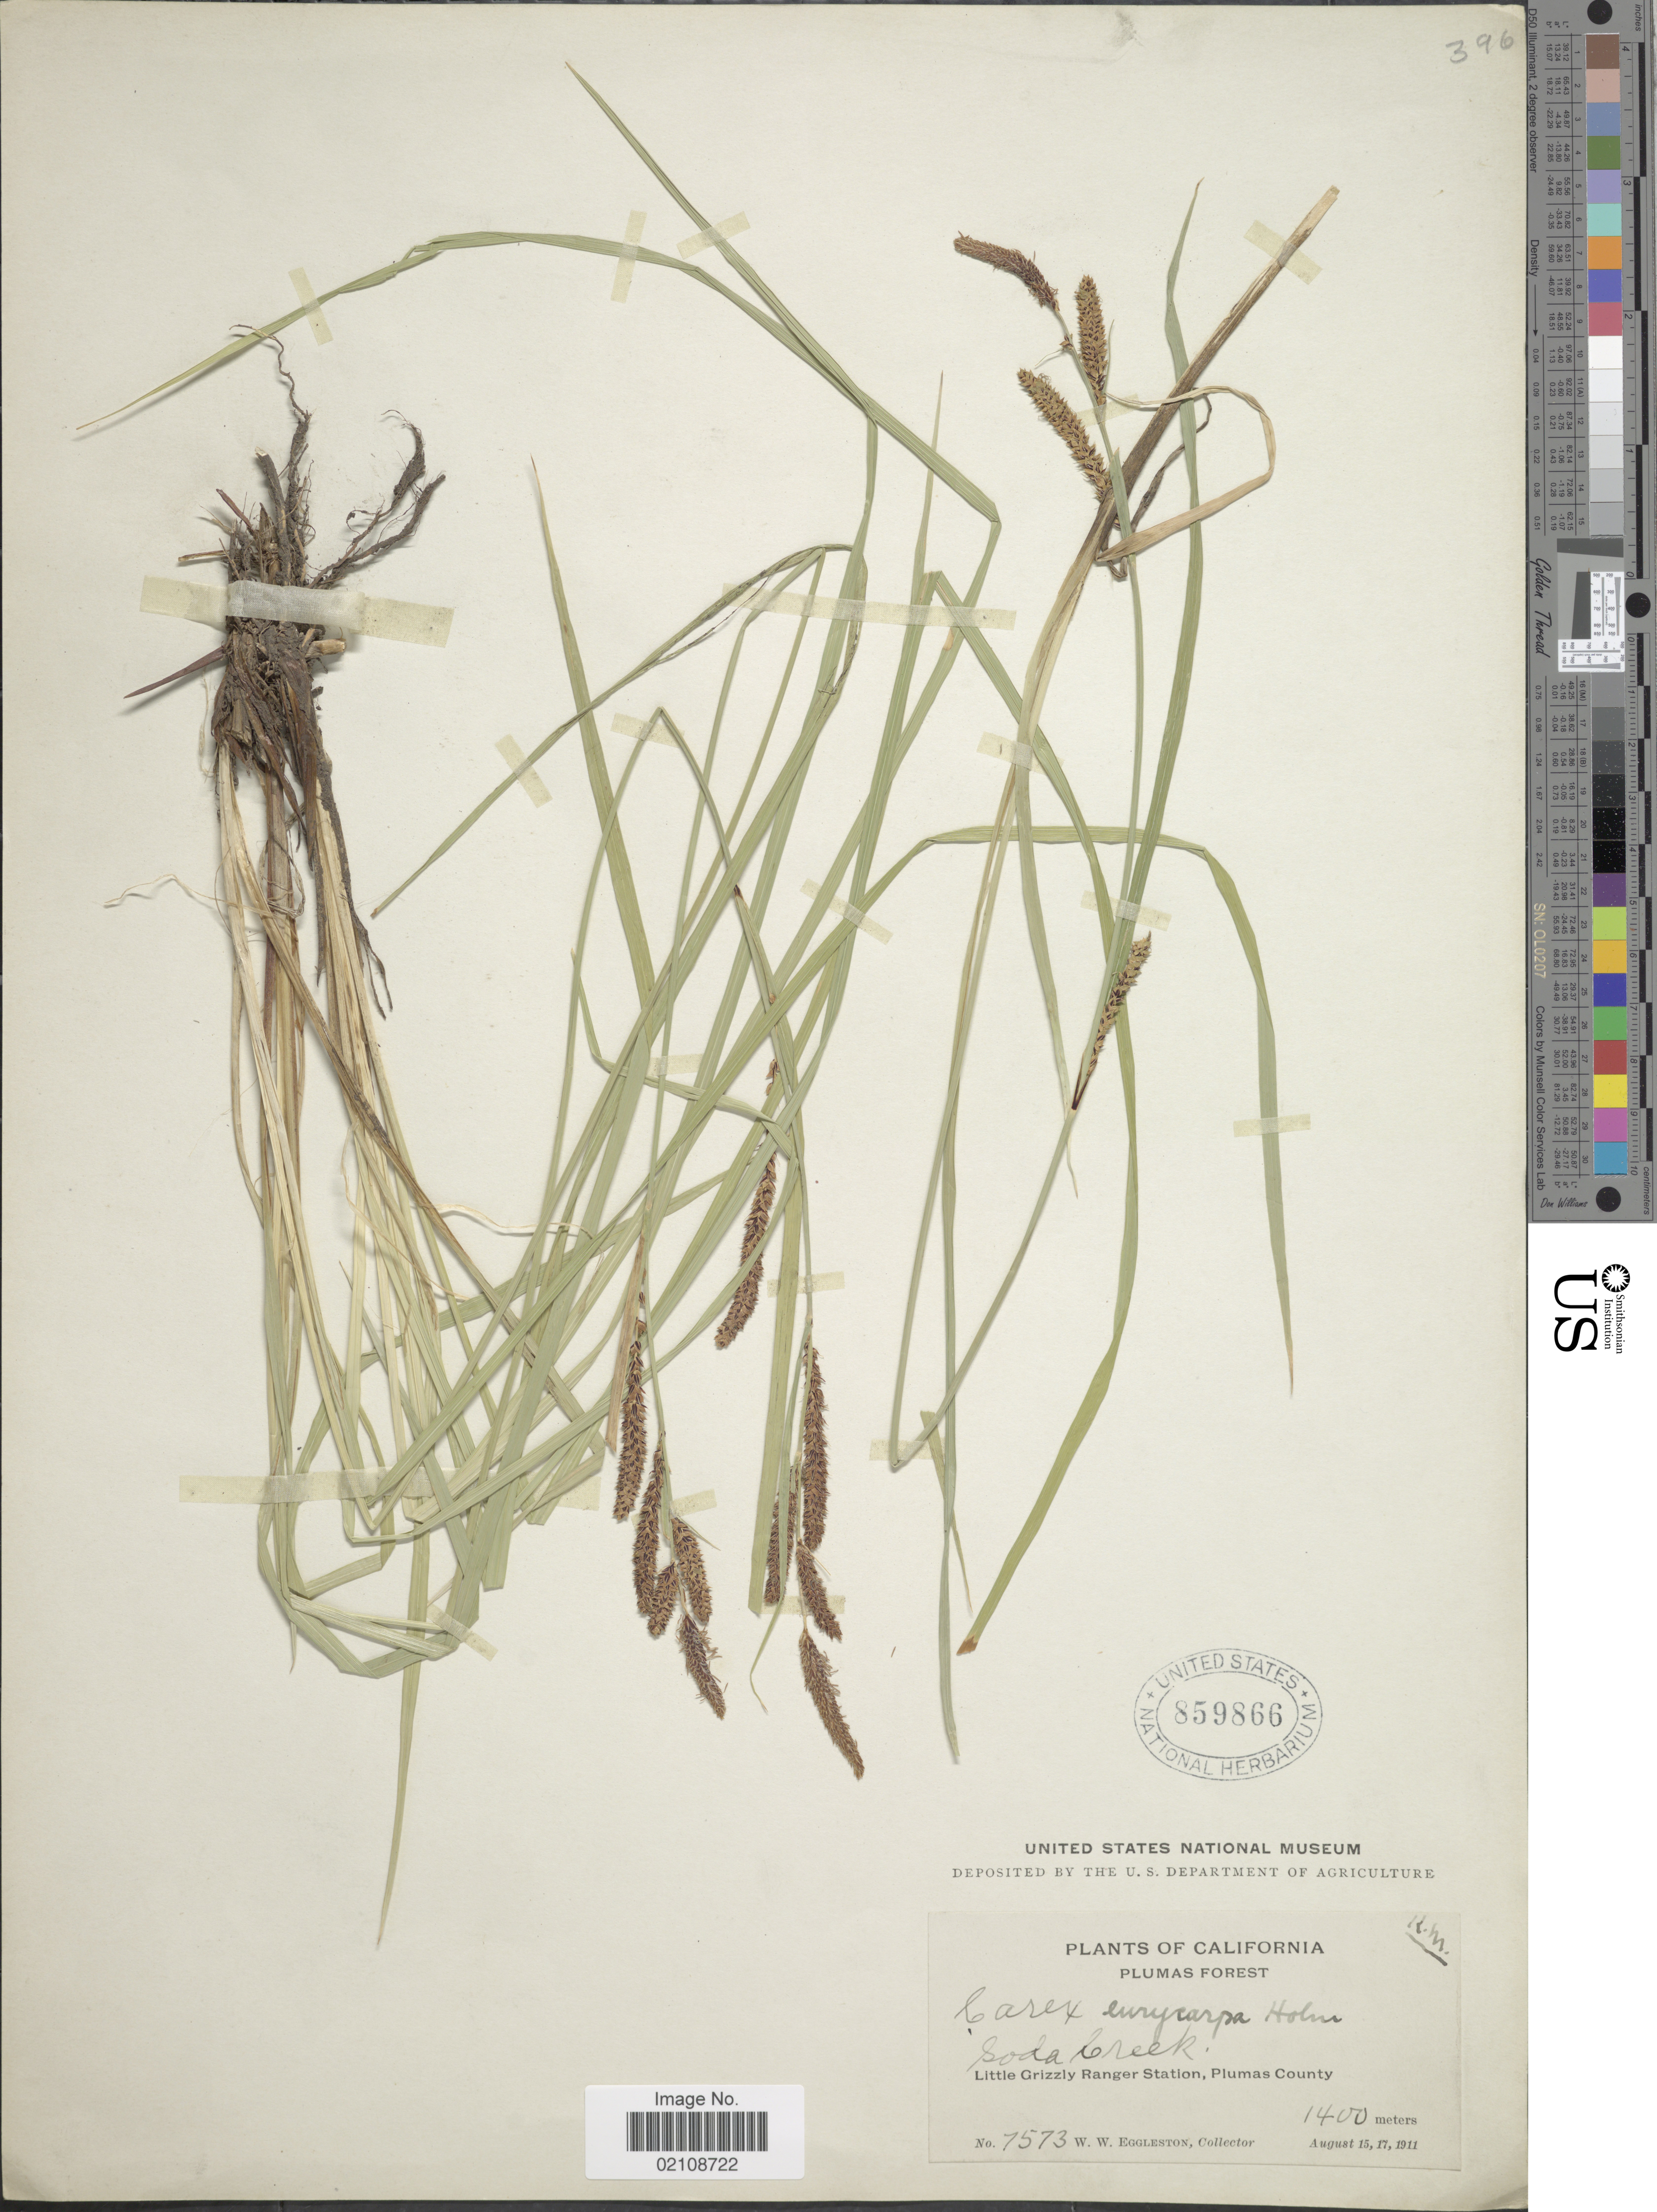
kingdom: Plantae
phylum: Tracheophyta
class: Liliopsida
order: Poales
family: Cyperaceae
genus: Carex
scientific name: Carex angustata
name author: Boott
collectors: W. W. Eggleston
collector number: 7573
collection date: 1911-08-15/1911-08-17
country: United States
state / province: California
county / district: Plumas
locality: Plumas Forest, Soda Creek, Little Grizzly Ranger Station, Plumas County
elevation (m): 1400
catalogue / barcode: US 859866